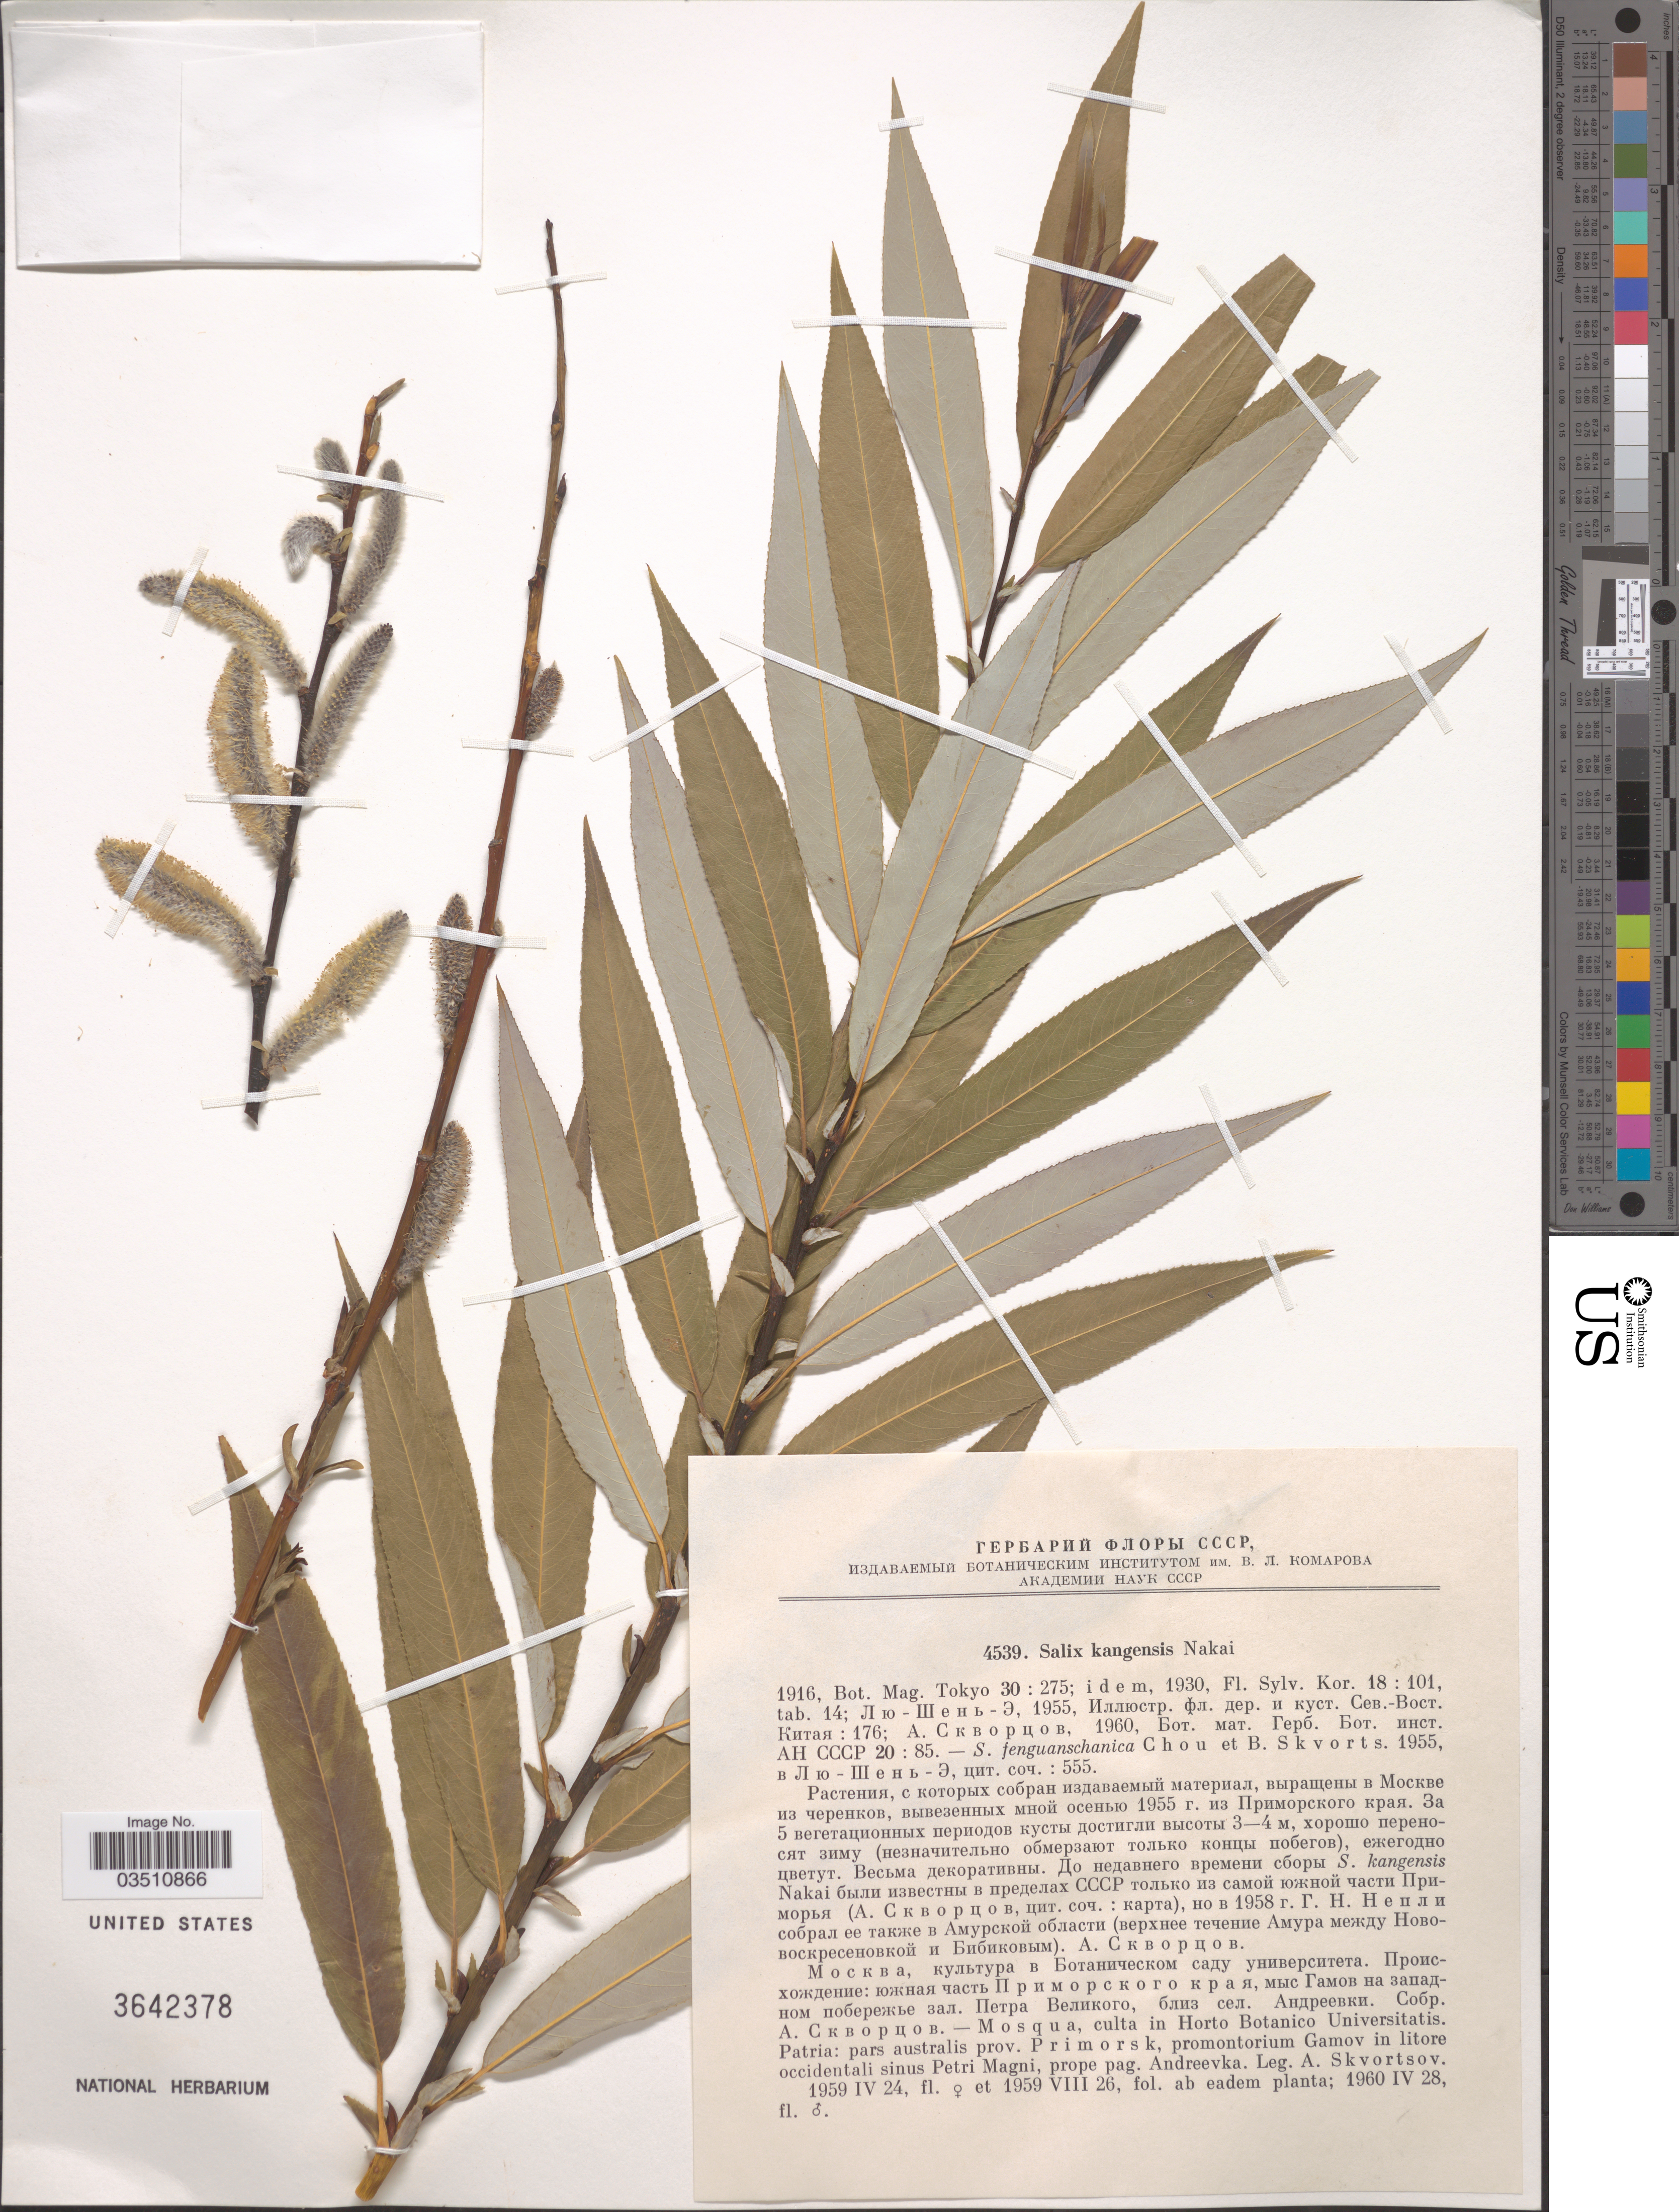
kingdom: Plantae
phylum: Tracheophyta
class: Magnoliopsida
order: Malpighiales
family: Salicaceae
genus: Salix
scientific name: Salix kangensis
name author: Nakai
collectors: A. K. Skvortsov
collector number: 4539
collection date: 1959-04-24/1960-04-28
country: Russian Federation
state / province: Moscow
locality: Mosqua, culta in Horto Botanico Universitatis. Patria: pars australis prov. Primorsk, promontorium Gamov in litore occidentali sinus Petri Magni, prope pag Adreevka.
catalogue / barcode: US 3642378